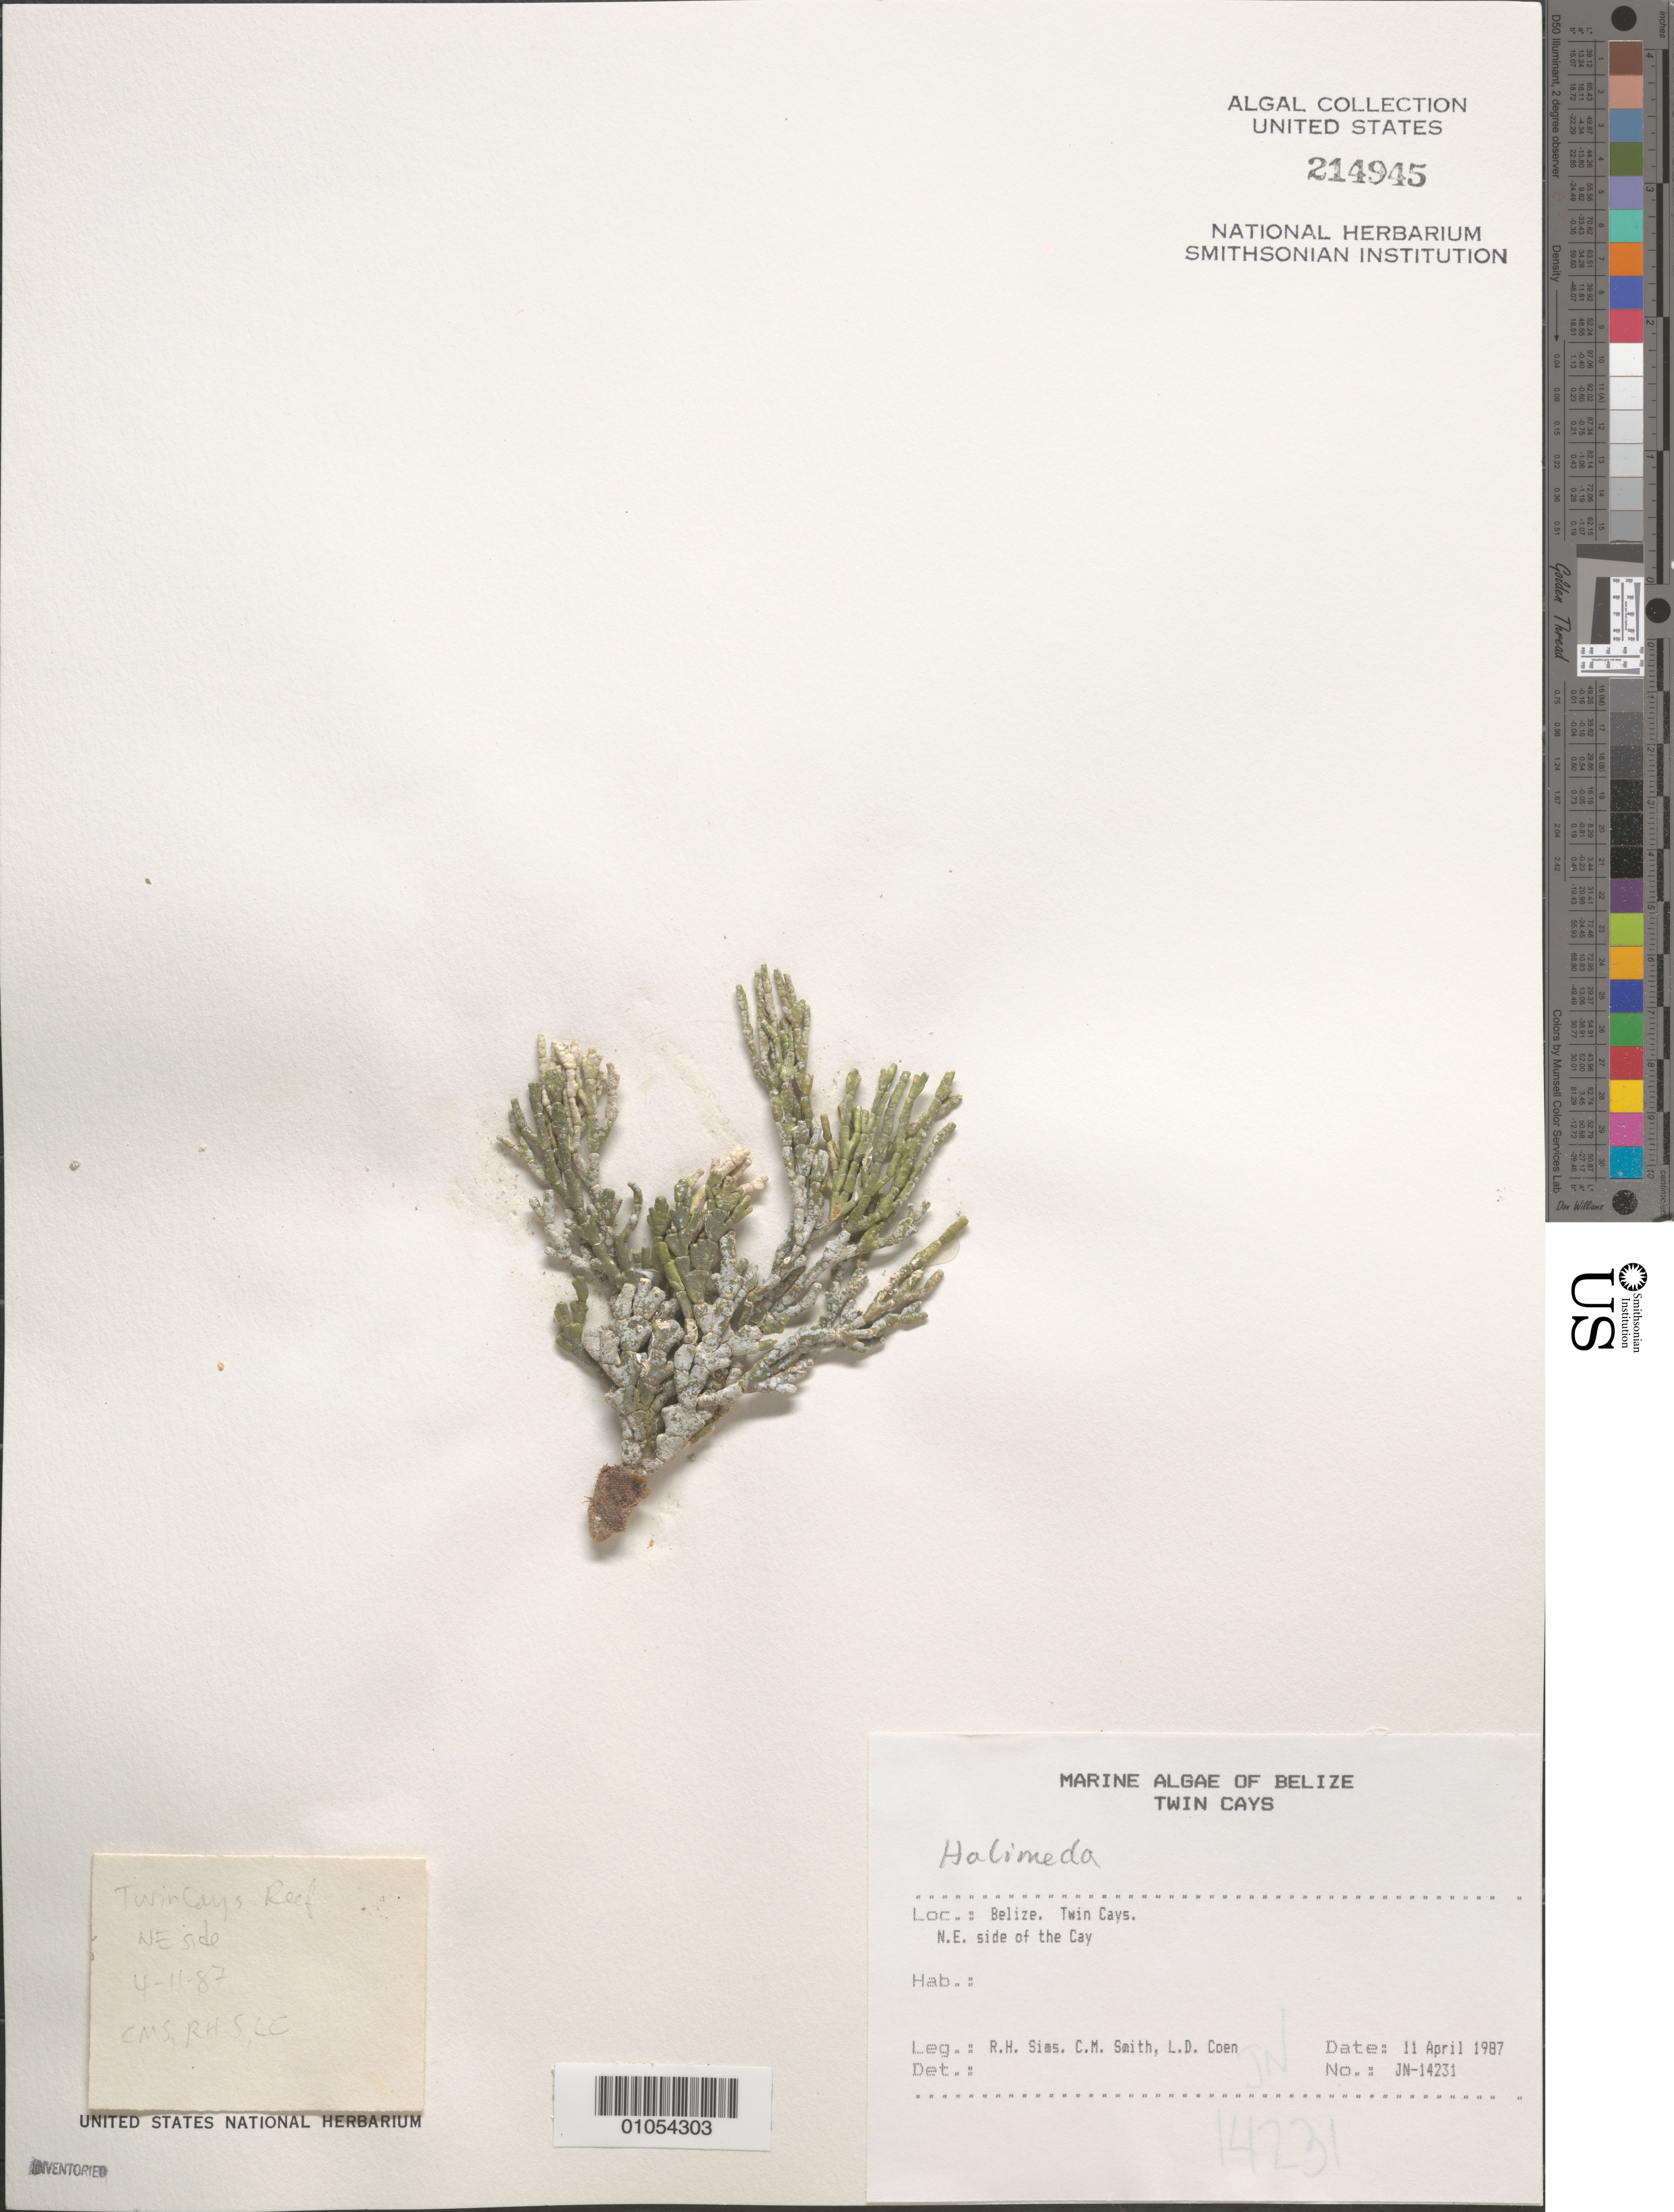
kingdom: Plantae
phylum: Chlorophyta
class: Ulvophyceae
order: Bryopsidales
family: Halimedaceae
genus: Halimeda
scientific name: Halimeda sp.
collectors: R. H. Sims, C. M. Smith & L. Coen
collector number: JN-14231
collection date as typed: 11 Apr 1987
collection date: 1987-04-11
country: Belize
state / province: Stann Creek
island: Twin Cays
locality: Northeast side of Twin Cays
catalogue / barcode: US 214945